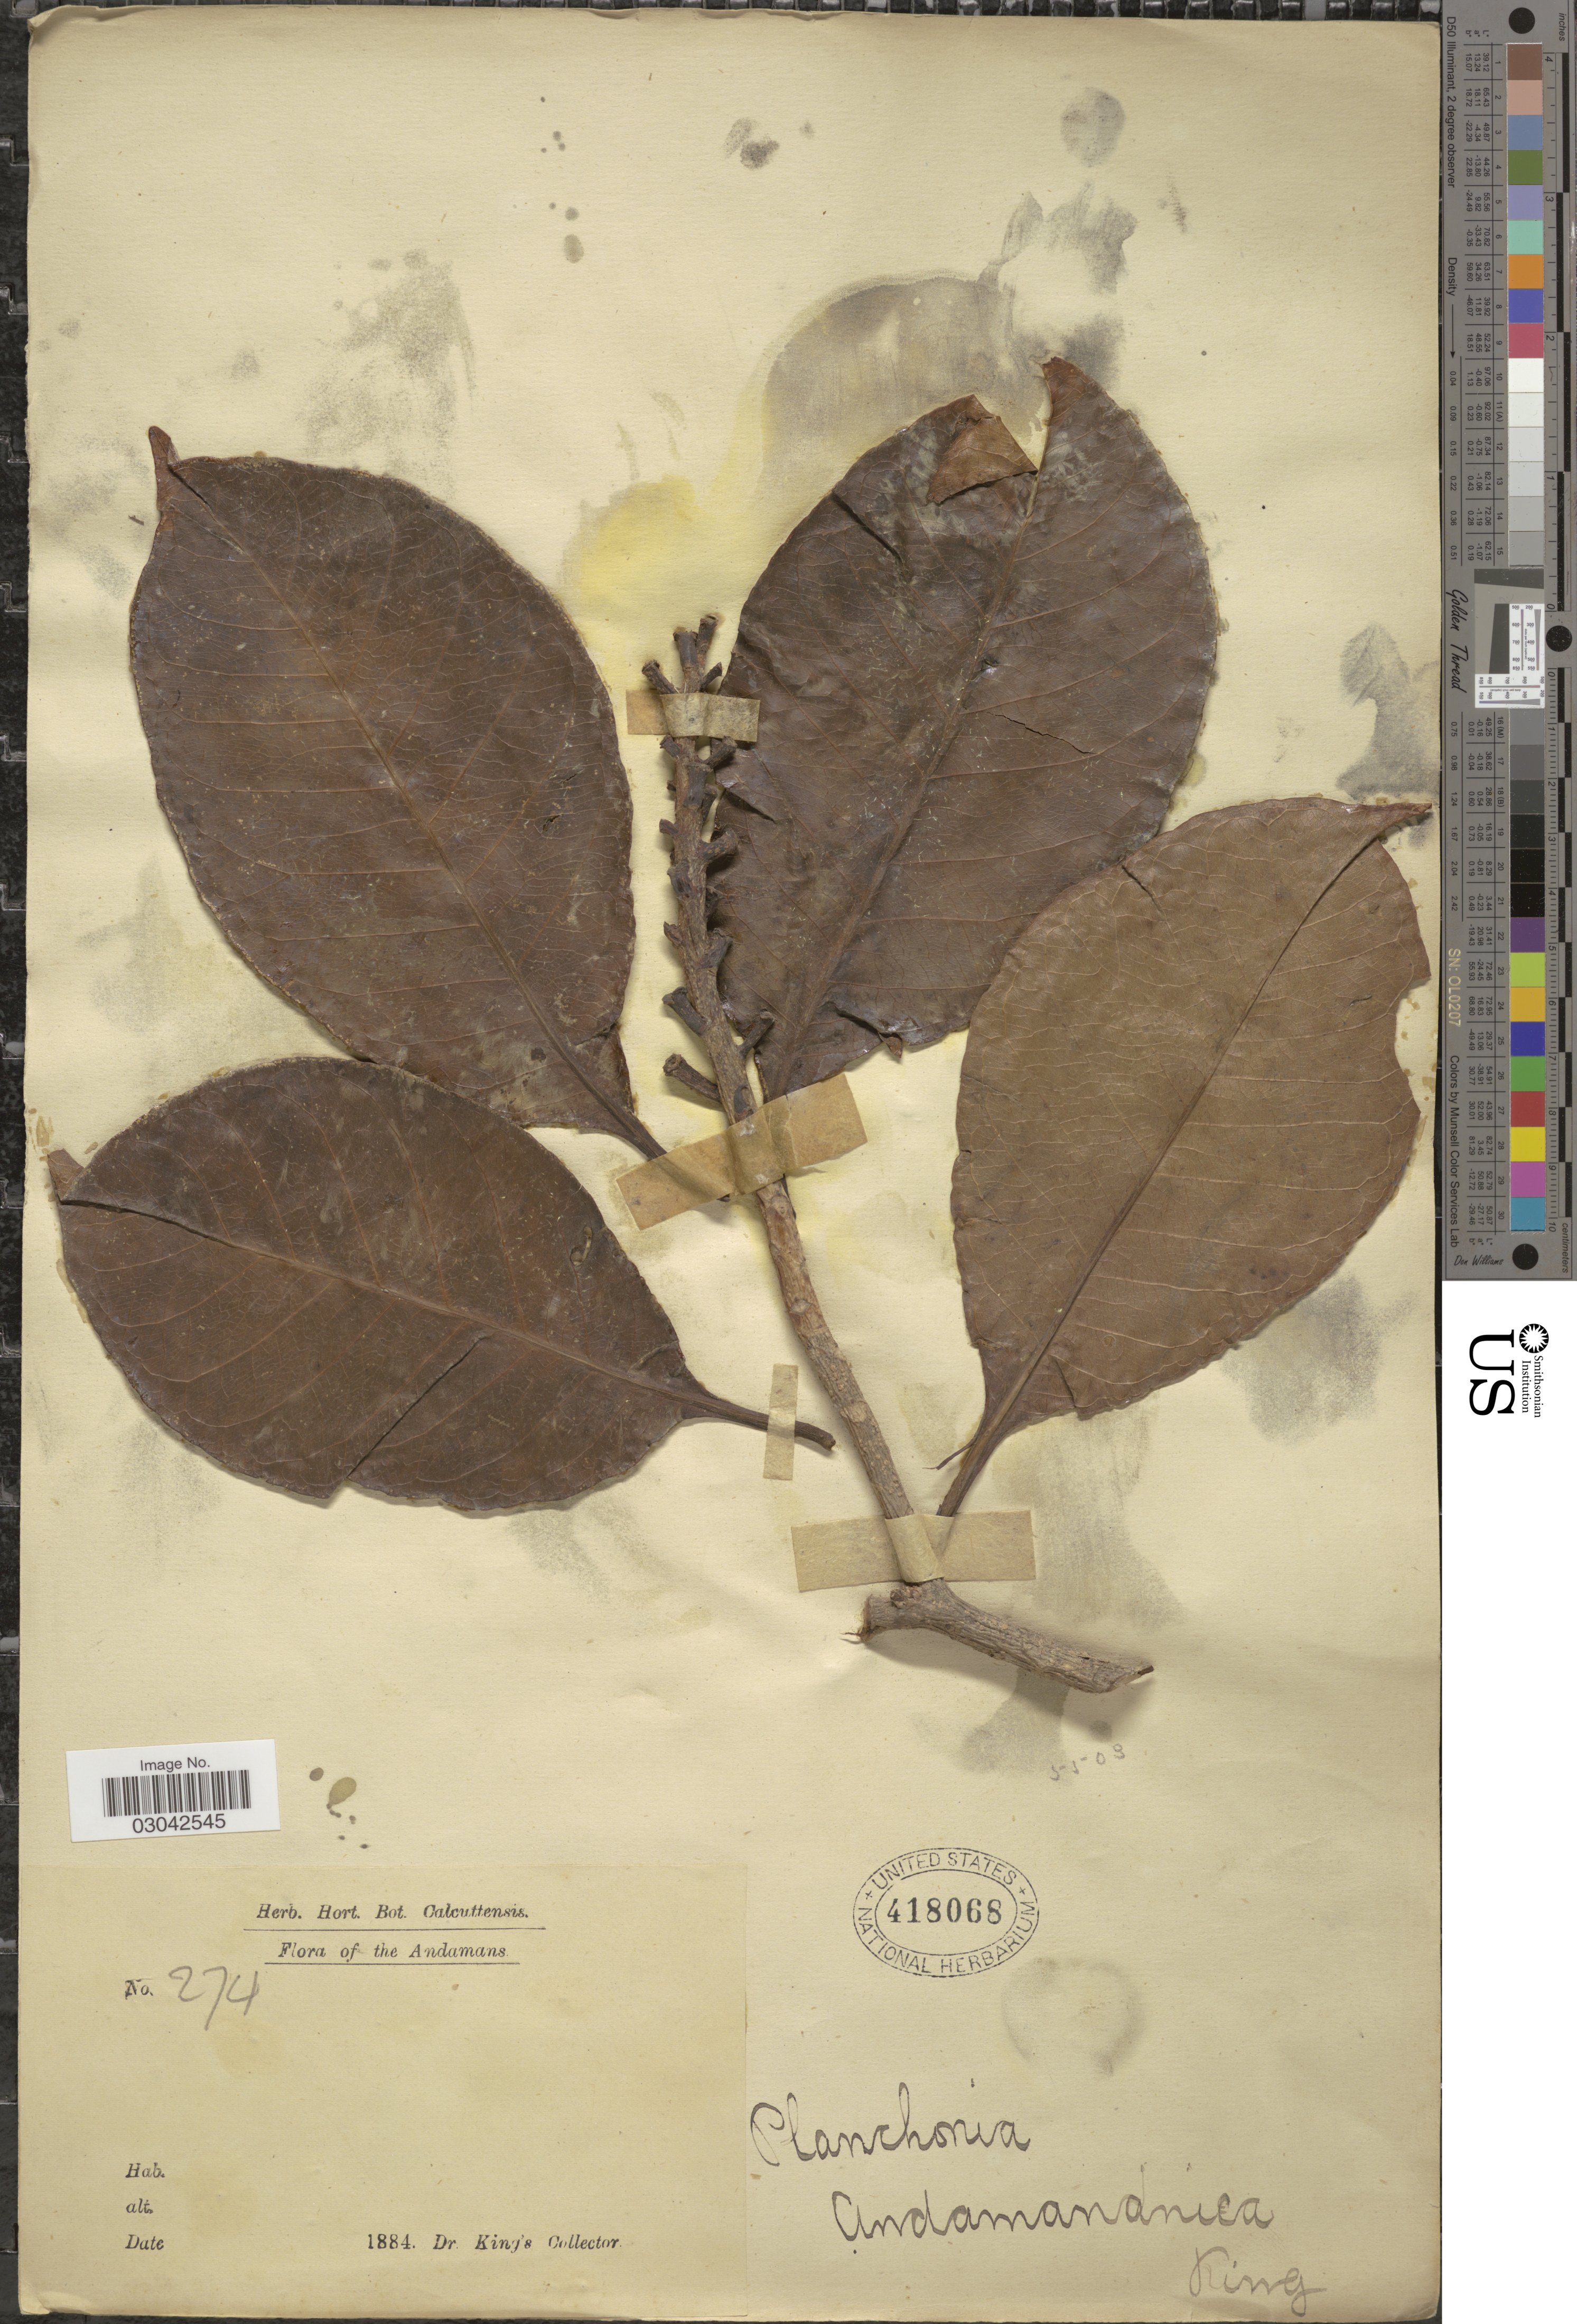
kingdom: Plantae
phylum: Tracheophyta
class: Magnoliopsida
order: Ericales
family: Lecythidaceae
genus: Planchonia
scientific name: Planchonia andamanica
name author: King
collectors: Dr. King's collector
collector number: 274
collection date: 1884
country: India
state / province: Andaman and Nicobar Islands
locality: Andamans.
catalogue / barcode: US 418068